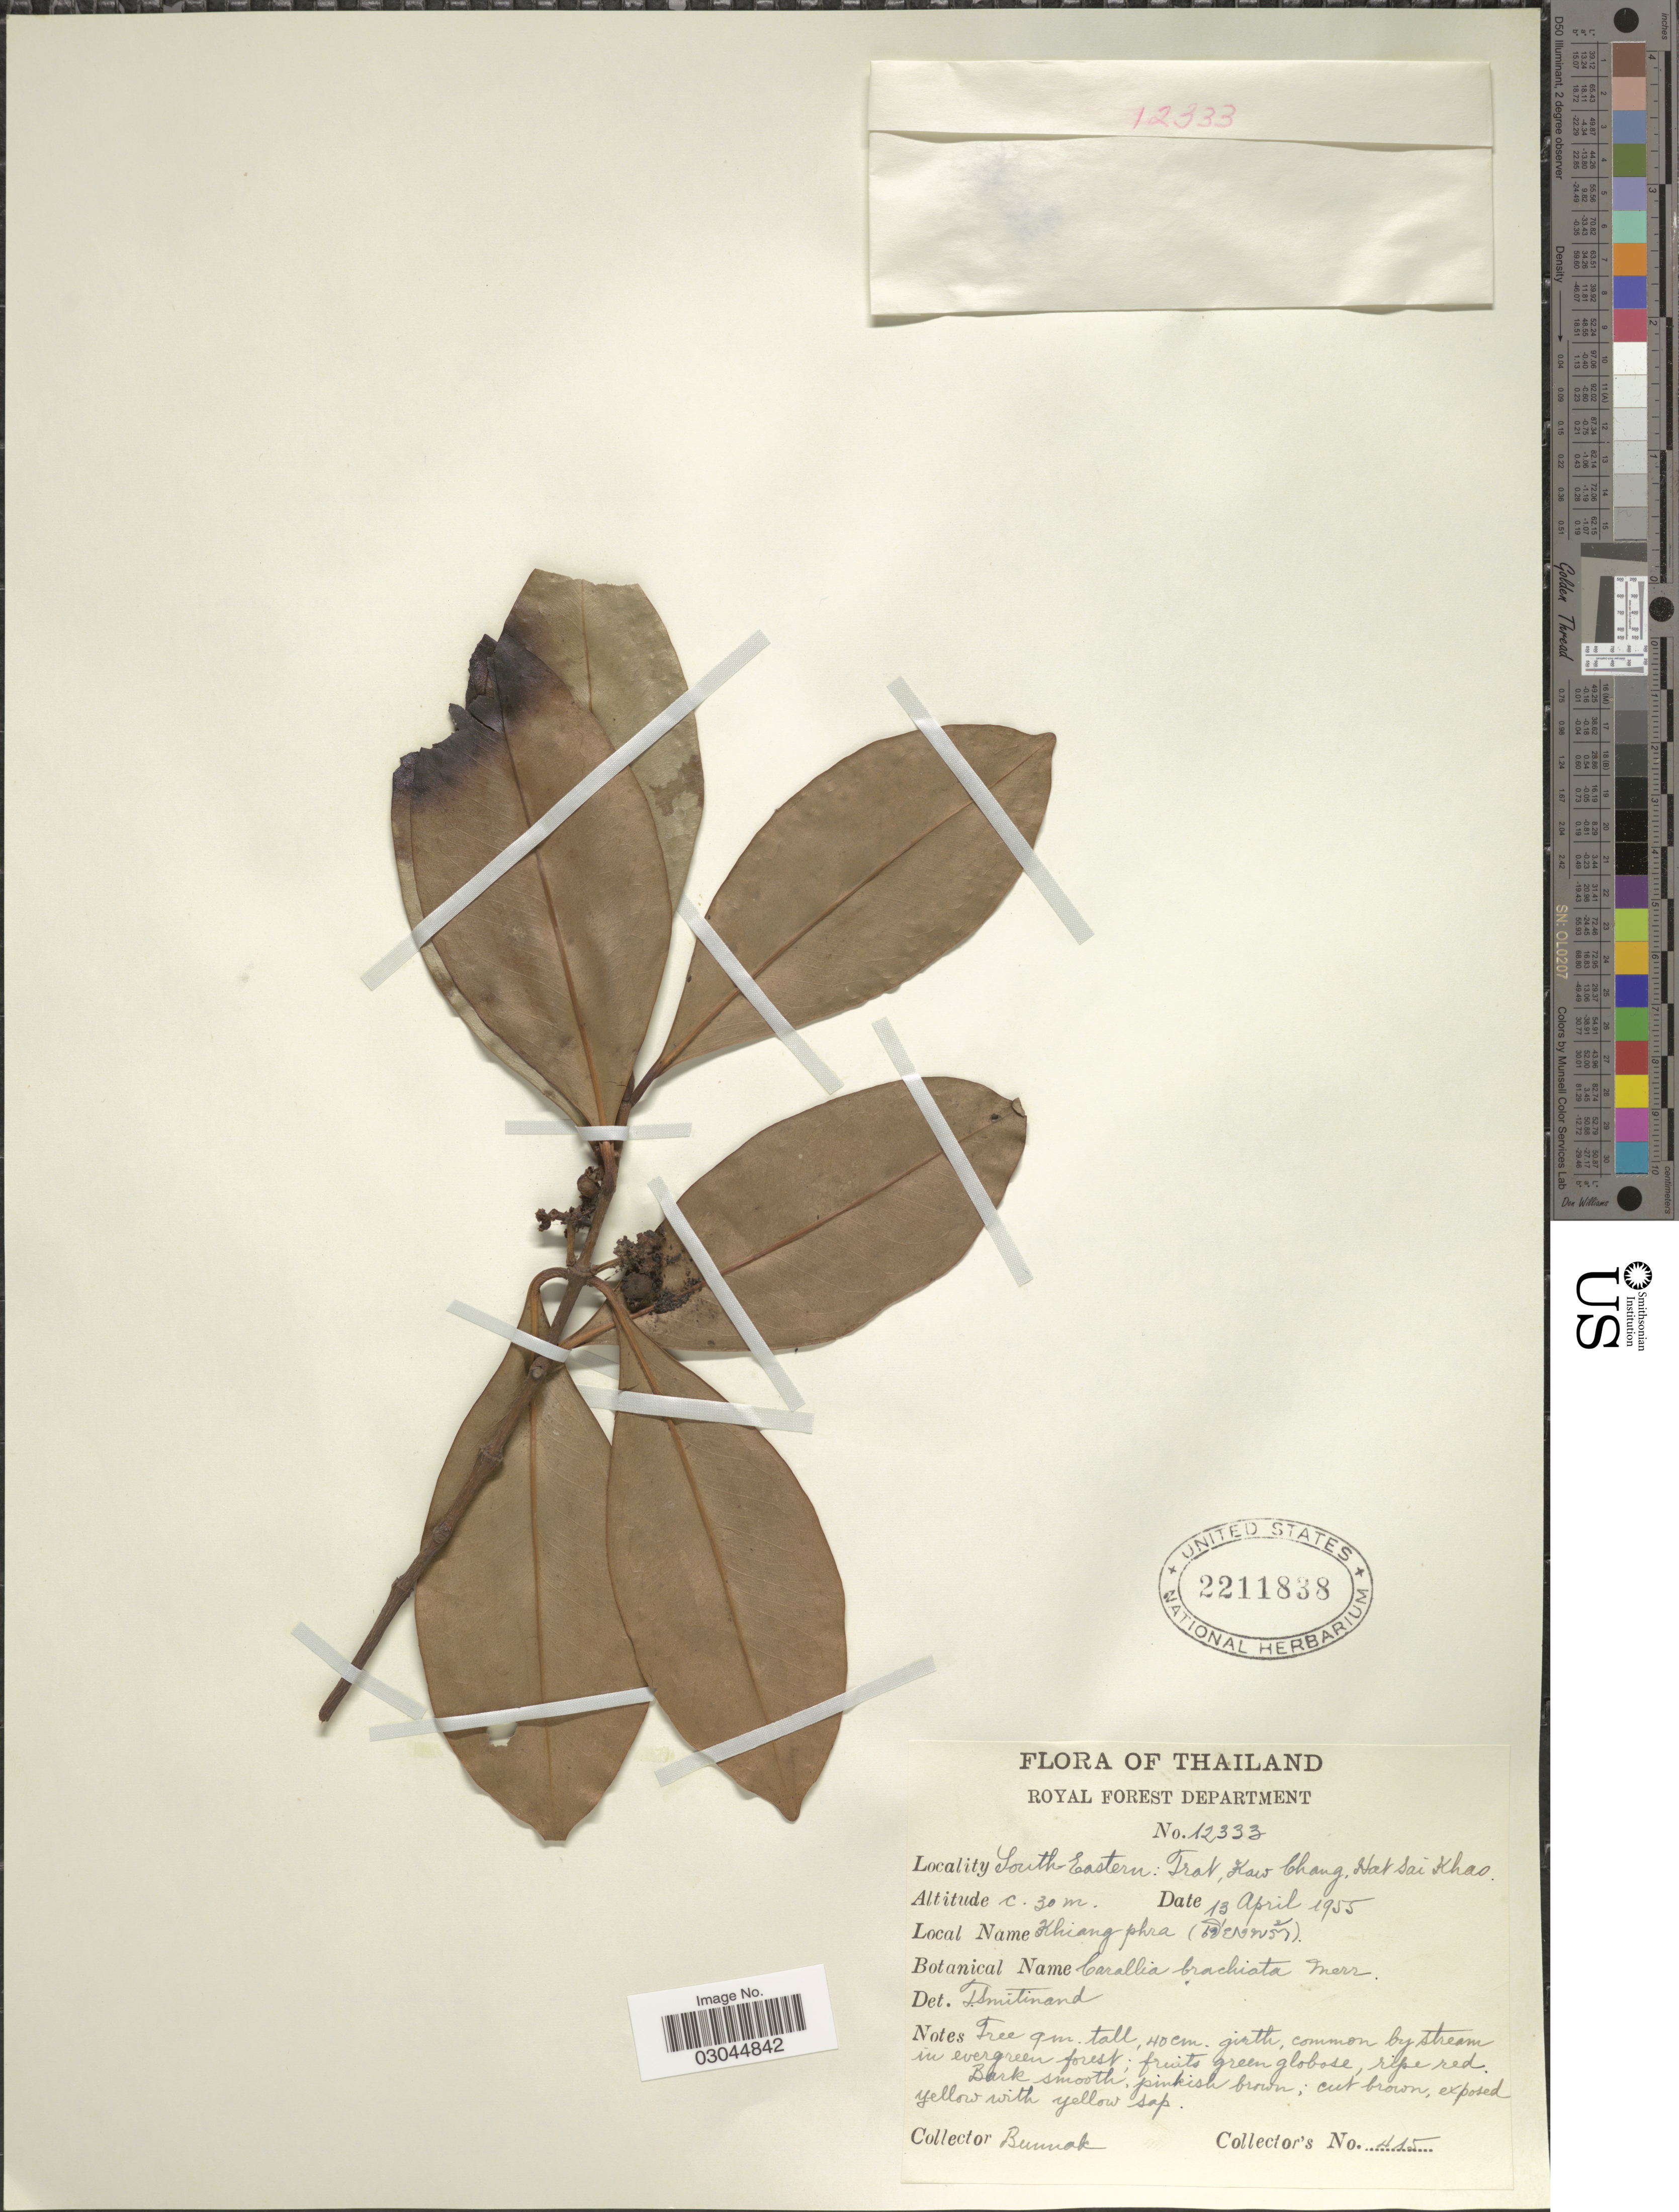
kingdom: Plantae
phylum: Tracheophyta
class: Magnoliopsida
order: Malpighiales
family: Rhizophoraceae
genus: Carallia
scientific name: Carallia brachiata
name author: (Lour.) Merr.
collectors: -. Bunnak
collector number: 415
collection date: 1955-04-13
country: Thailand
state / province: Trat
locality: South Eastern: Kaw Chang, Hat sai Khao.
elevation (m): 30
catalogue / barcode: US 2211838